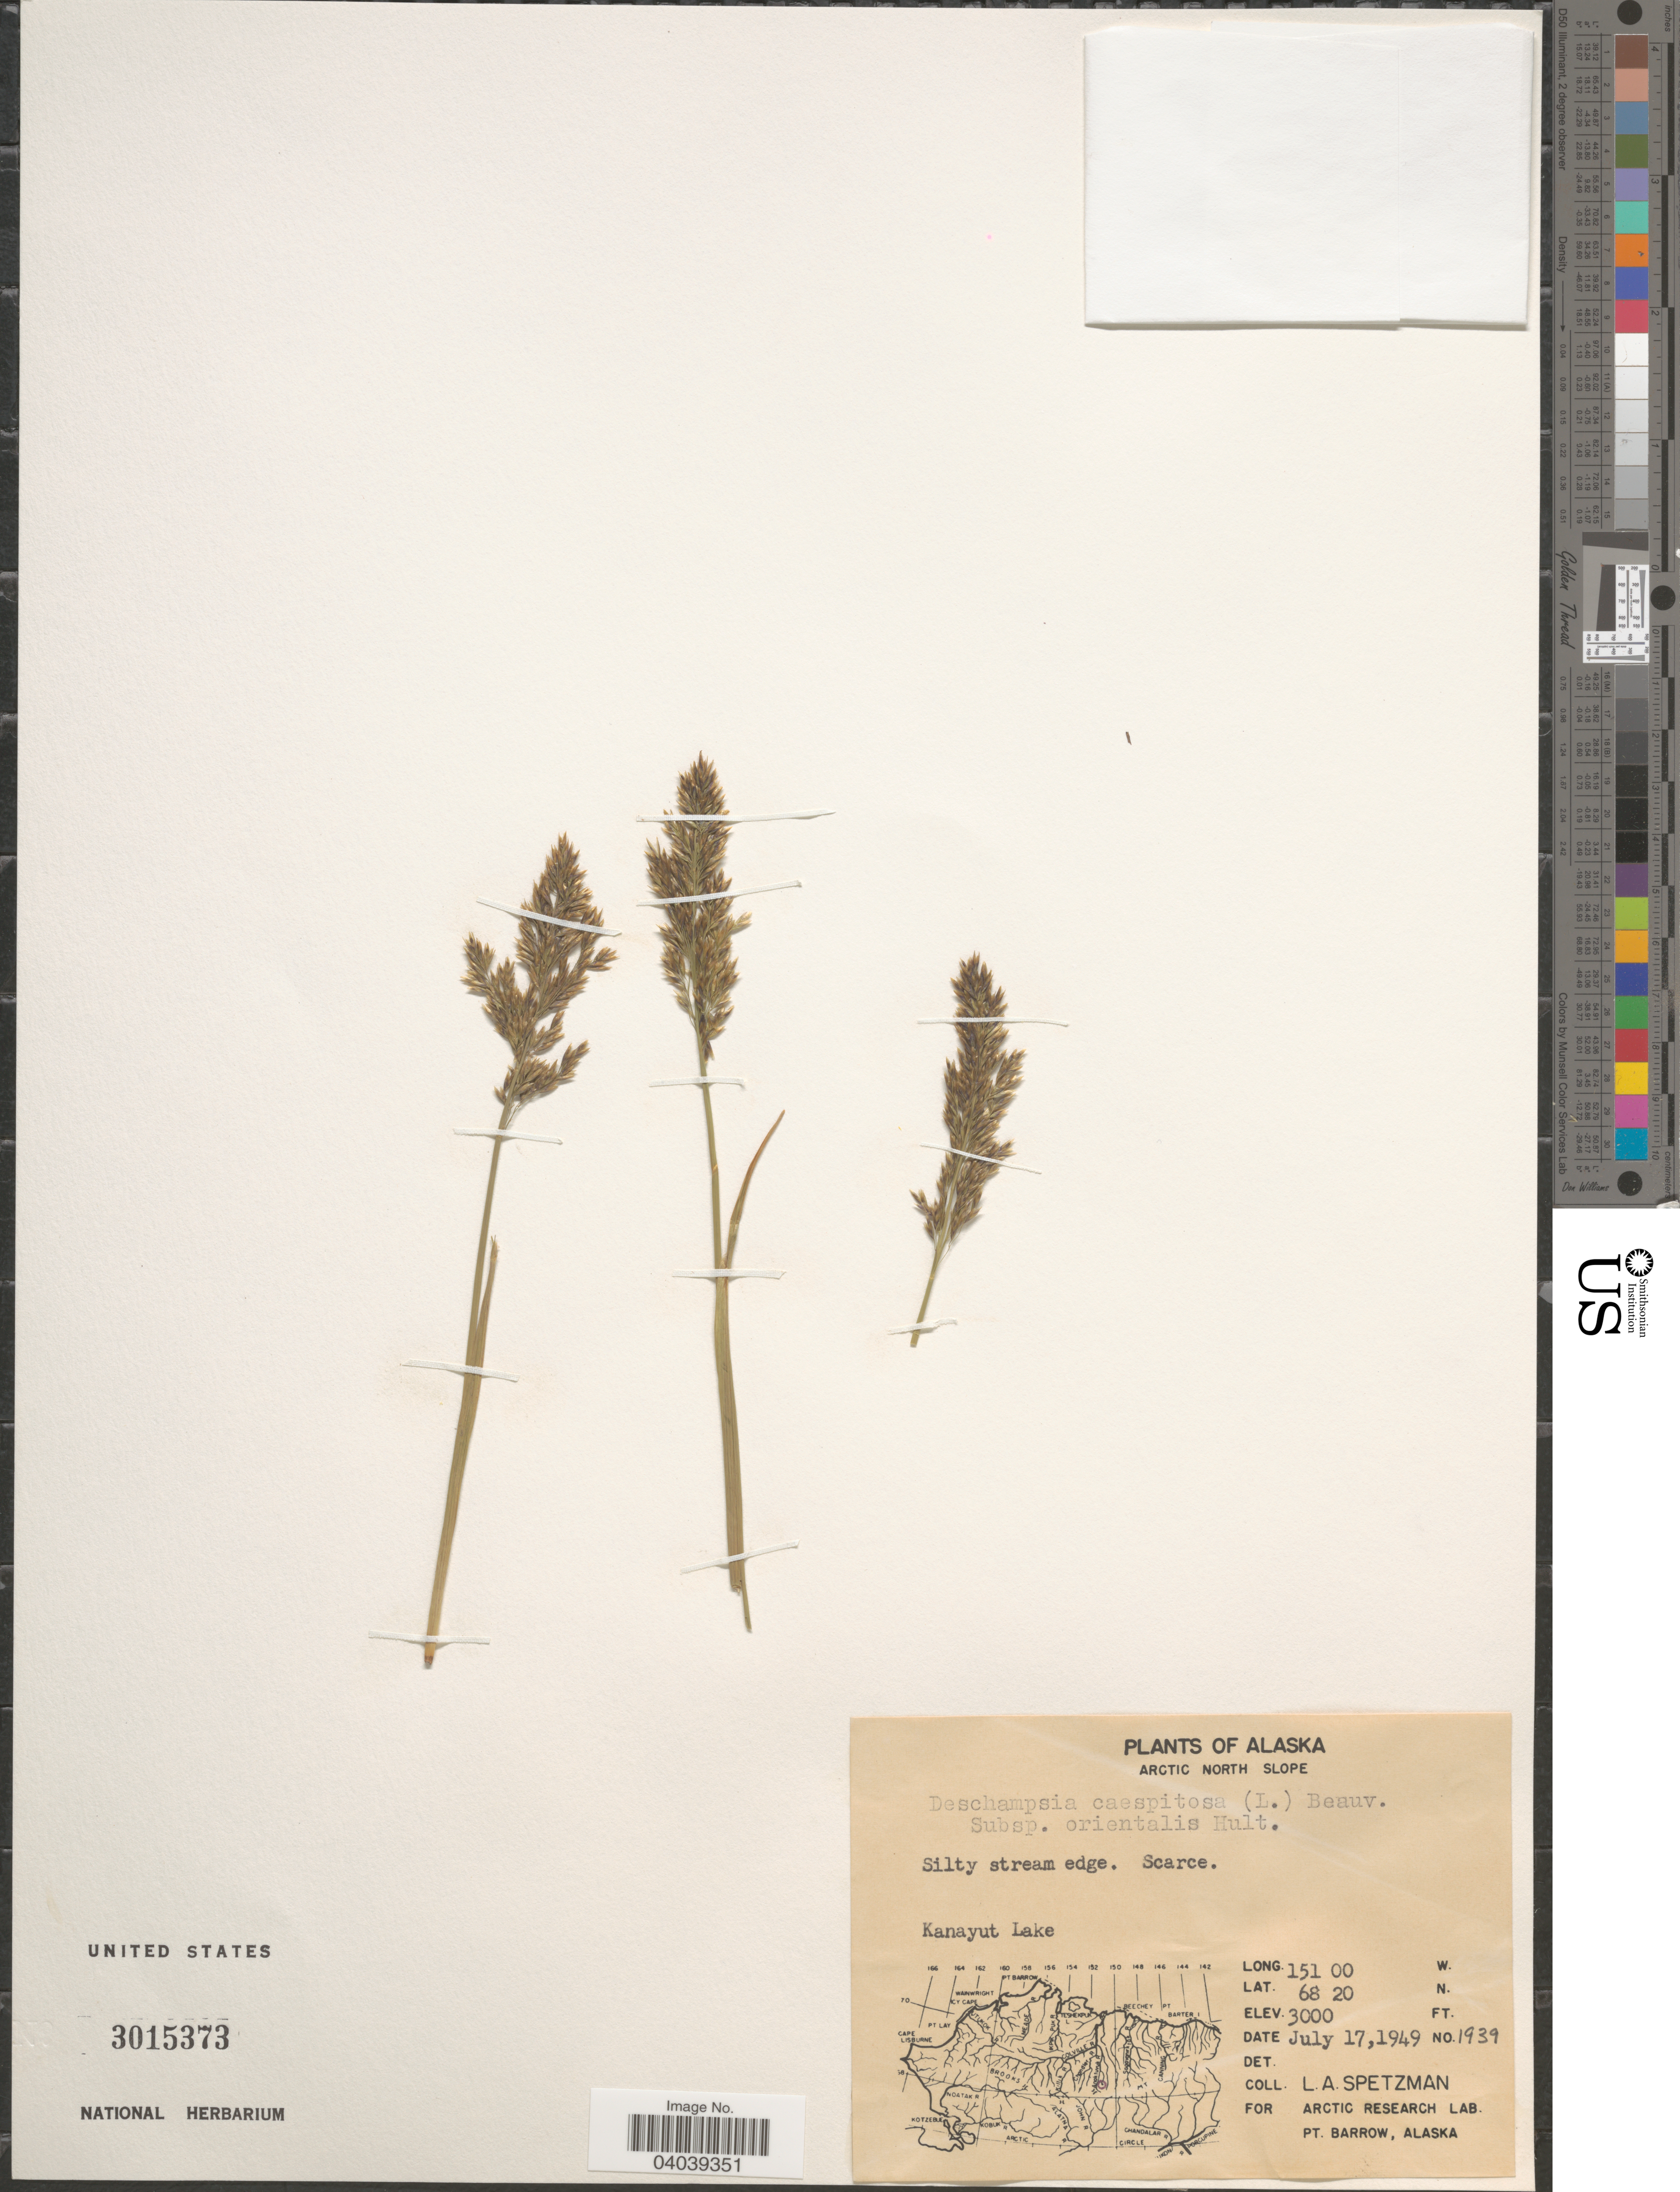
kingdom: Plantae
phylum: Tracheophyta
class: Liliopsida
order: Poales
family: Poaceae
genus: Deschampsia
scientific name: Deschampsia cespitosa subsp. orientalis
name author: Hultén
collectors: L. Spetzman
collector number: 1939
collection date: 1949-07-17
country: United States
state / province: Alaska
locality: Arctic North Slope. Kanayut Lake.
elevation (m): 914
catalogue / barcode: US 3015373